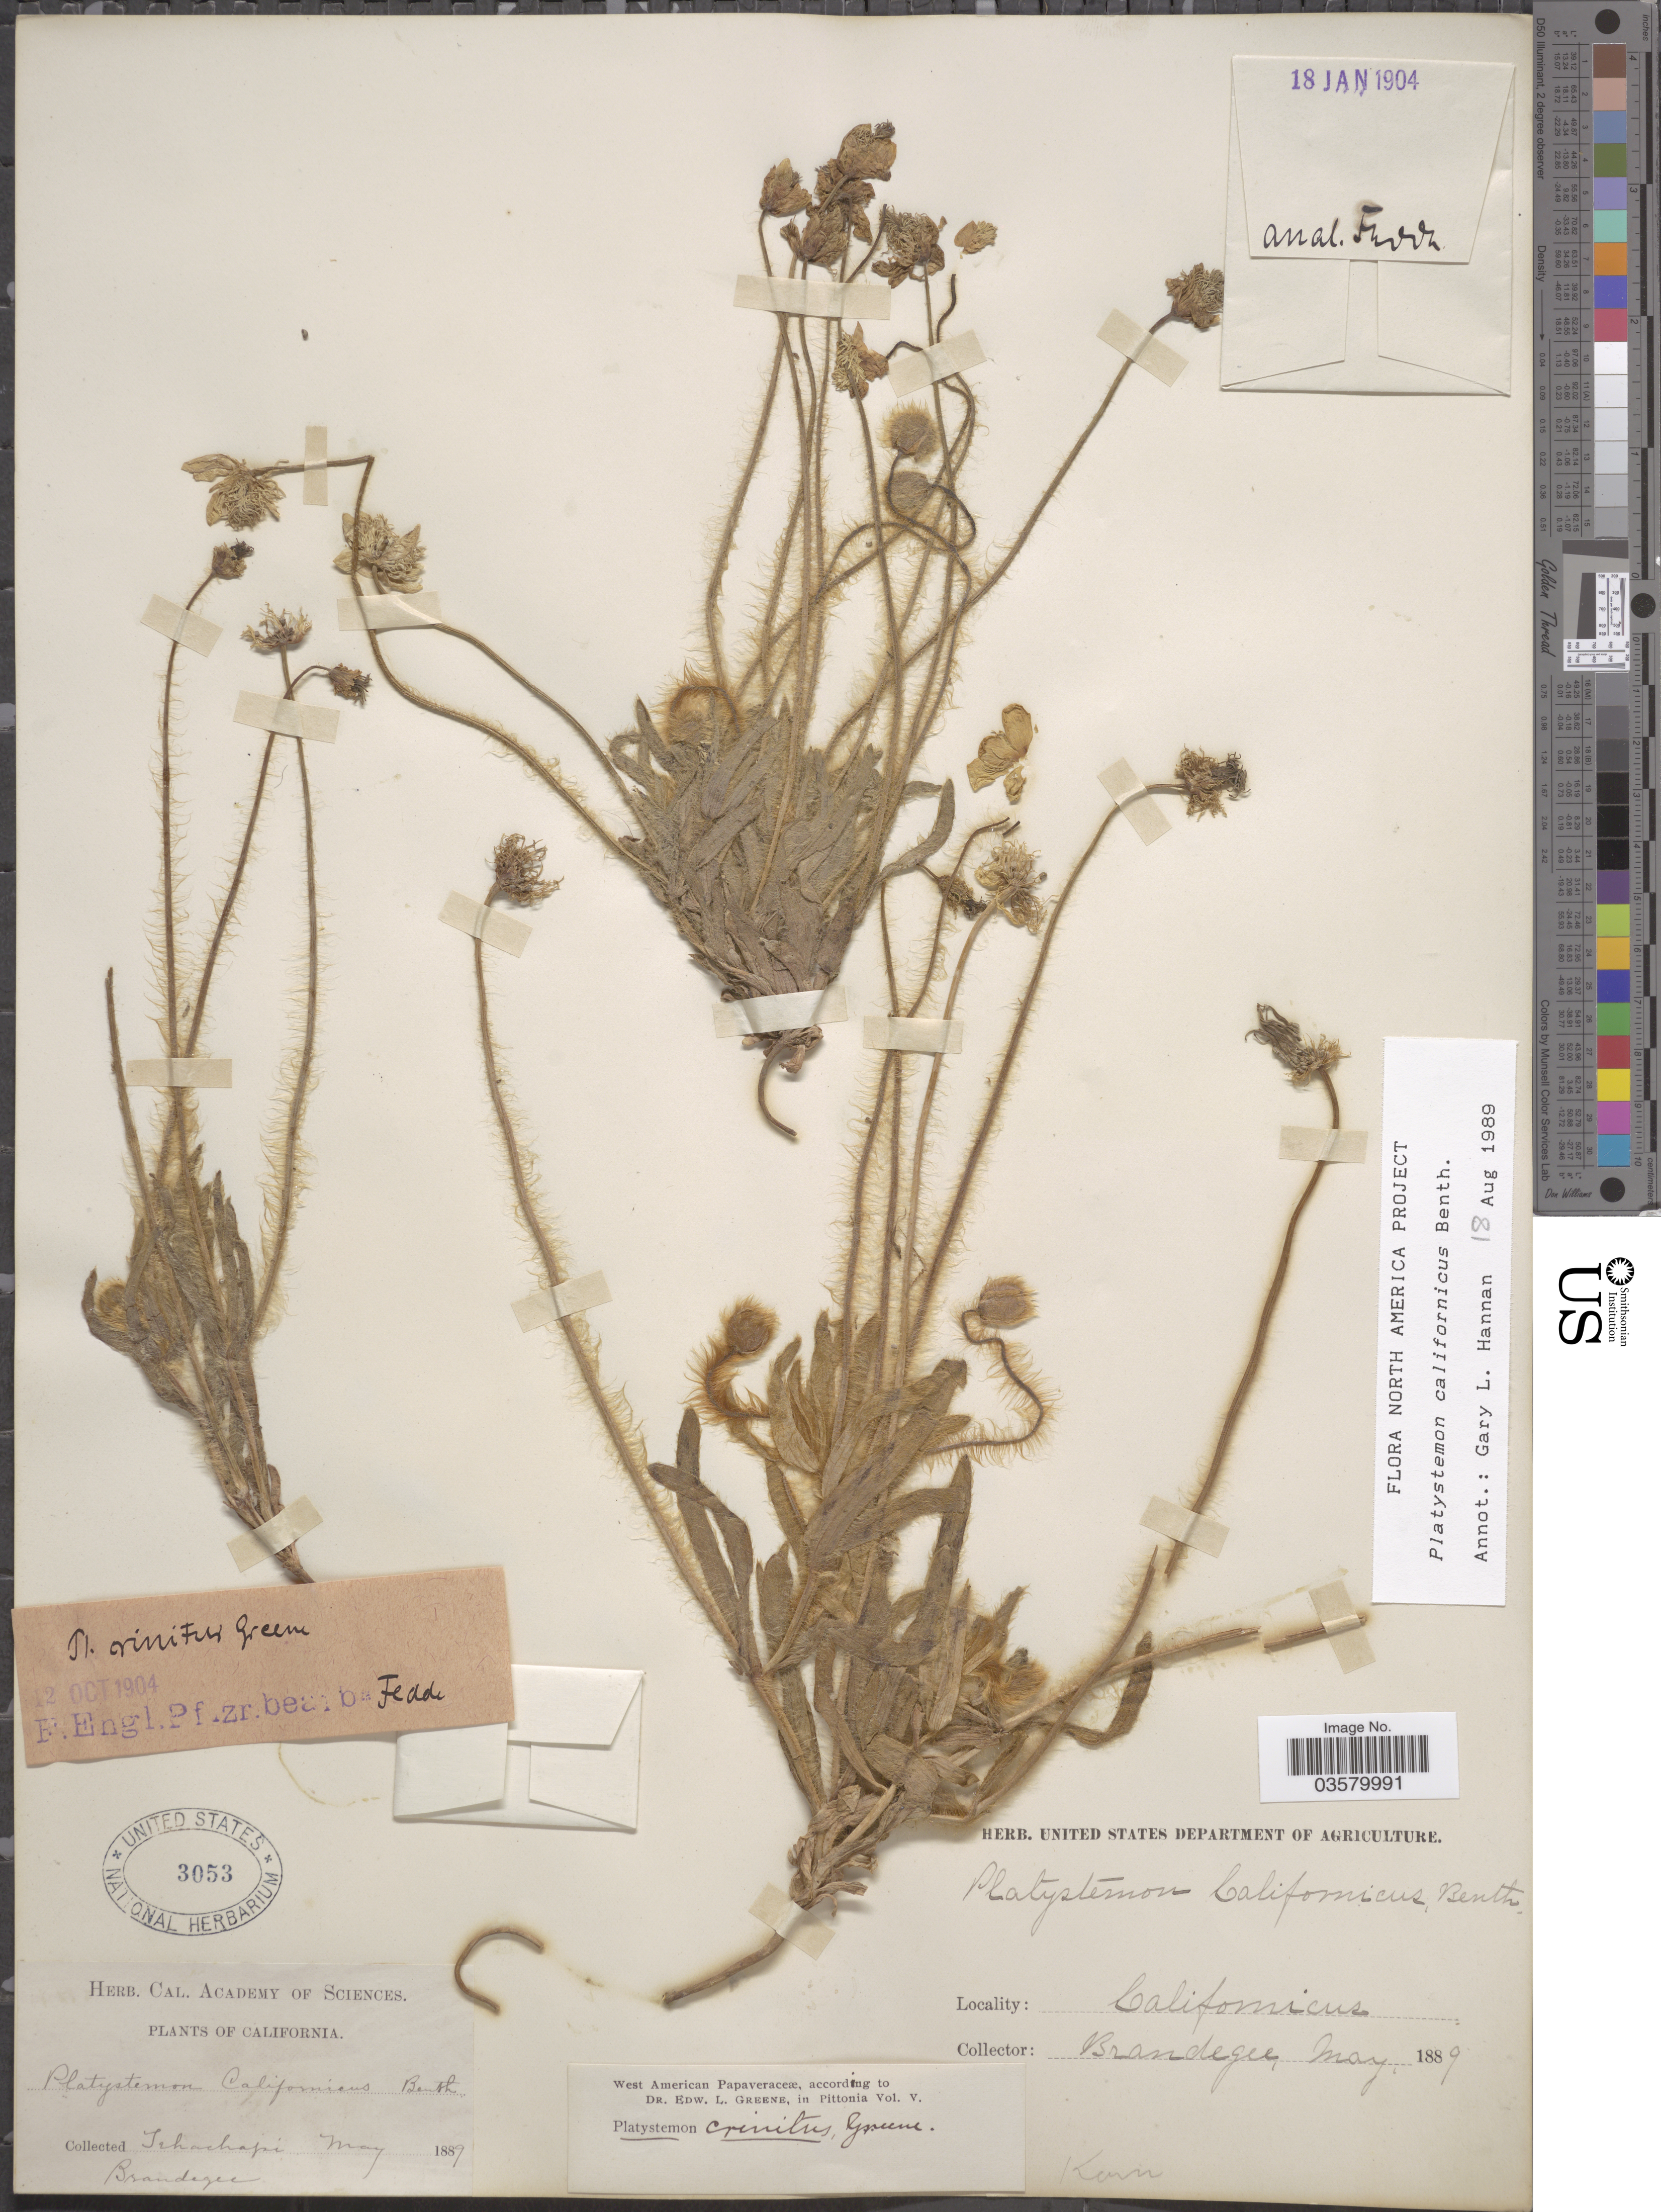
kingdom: Plantae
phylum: Tracheophyta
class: Magnoliopsida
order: Ranunculales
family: Papaveraceae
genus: Platystemon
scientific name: Platystemon californicus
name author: Benth.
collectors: -- Brandegee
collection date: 1889-05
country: United States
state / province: California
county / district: Kern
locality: Tehachapi. Kern.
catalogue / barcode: US 3053